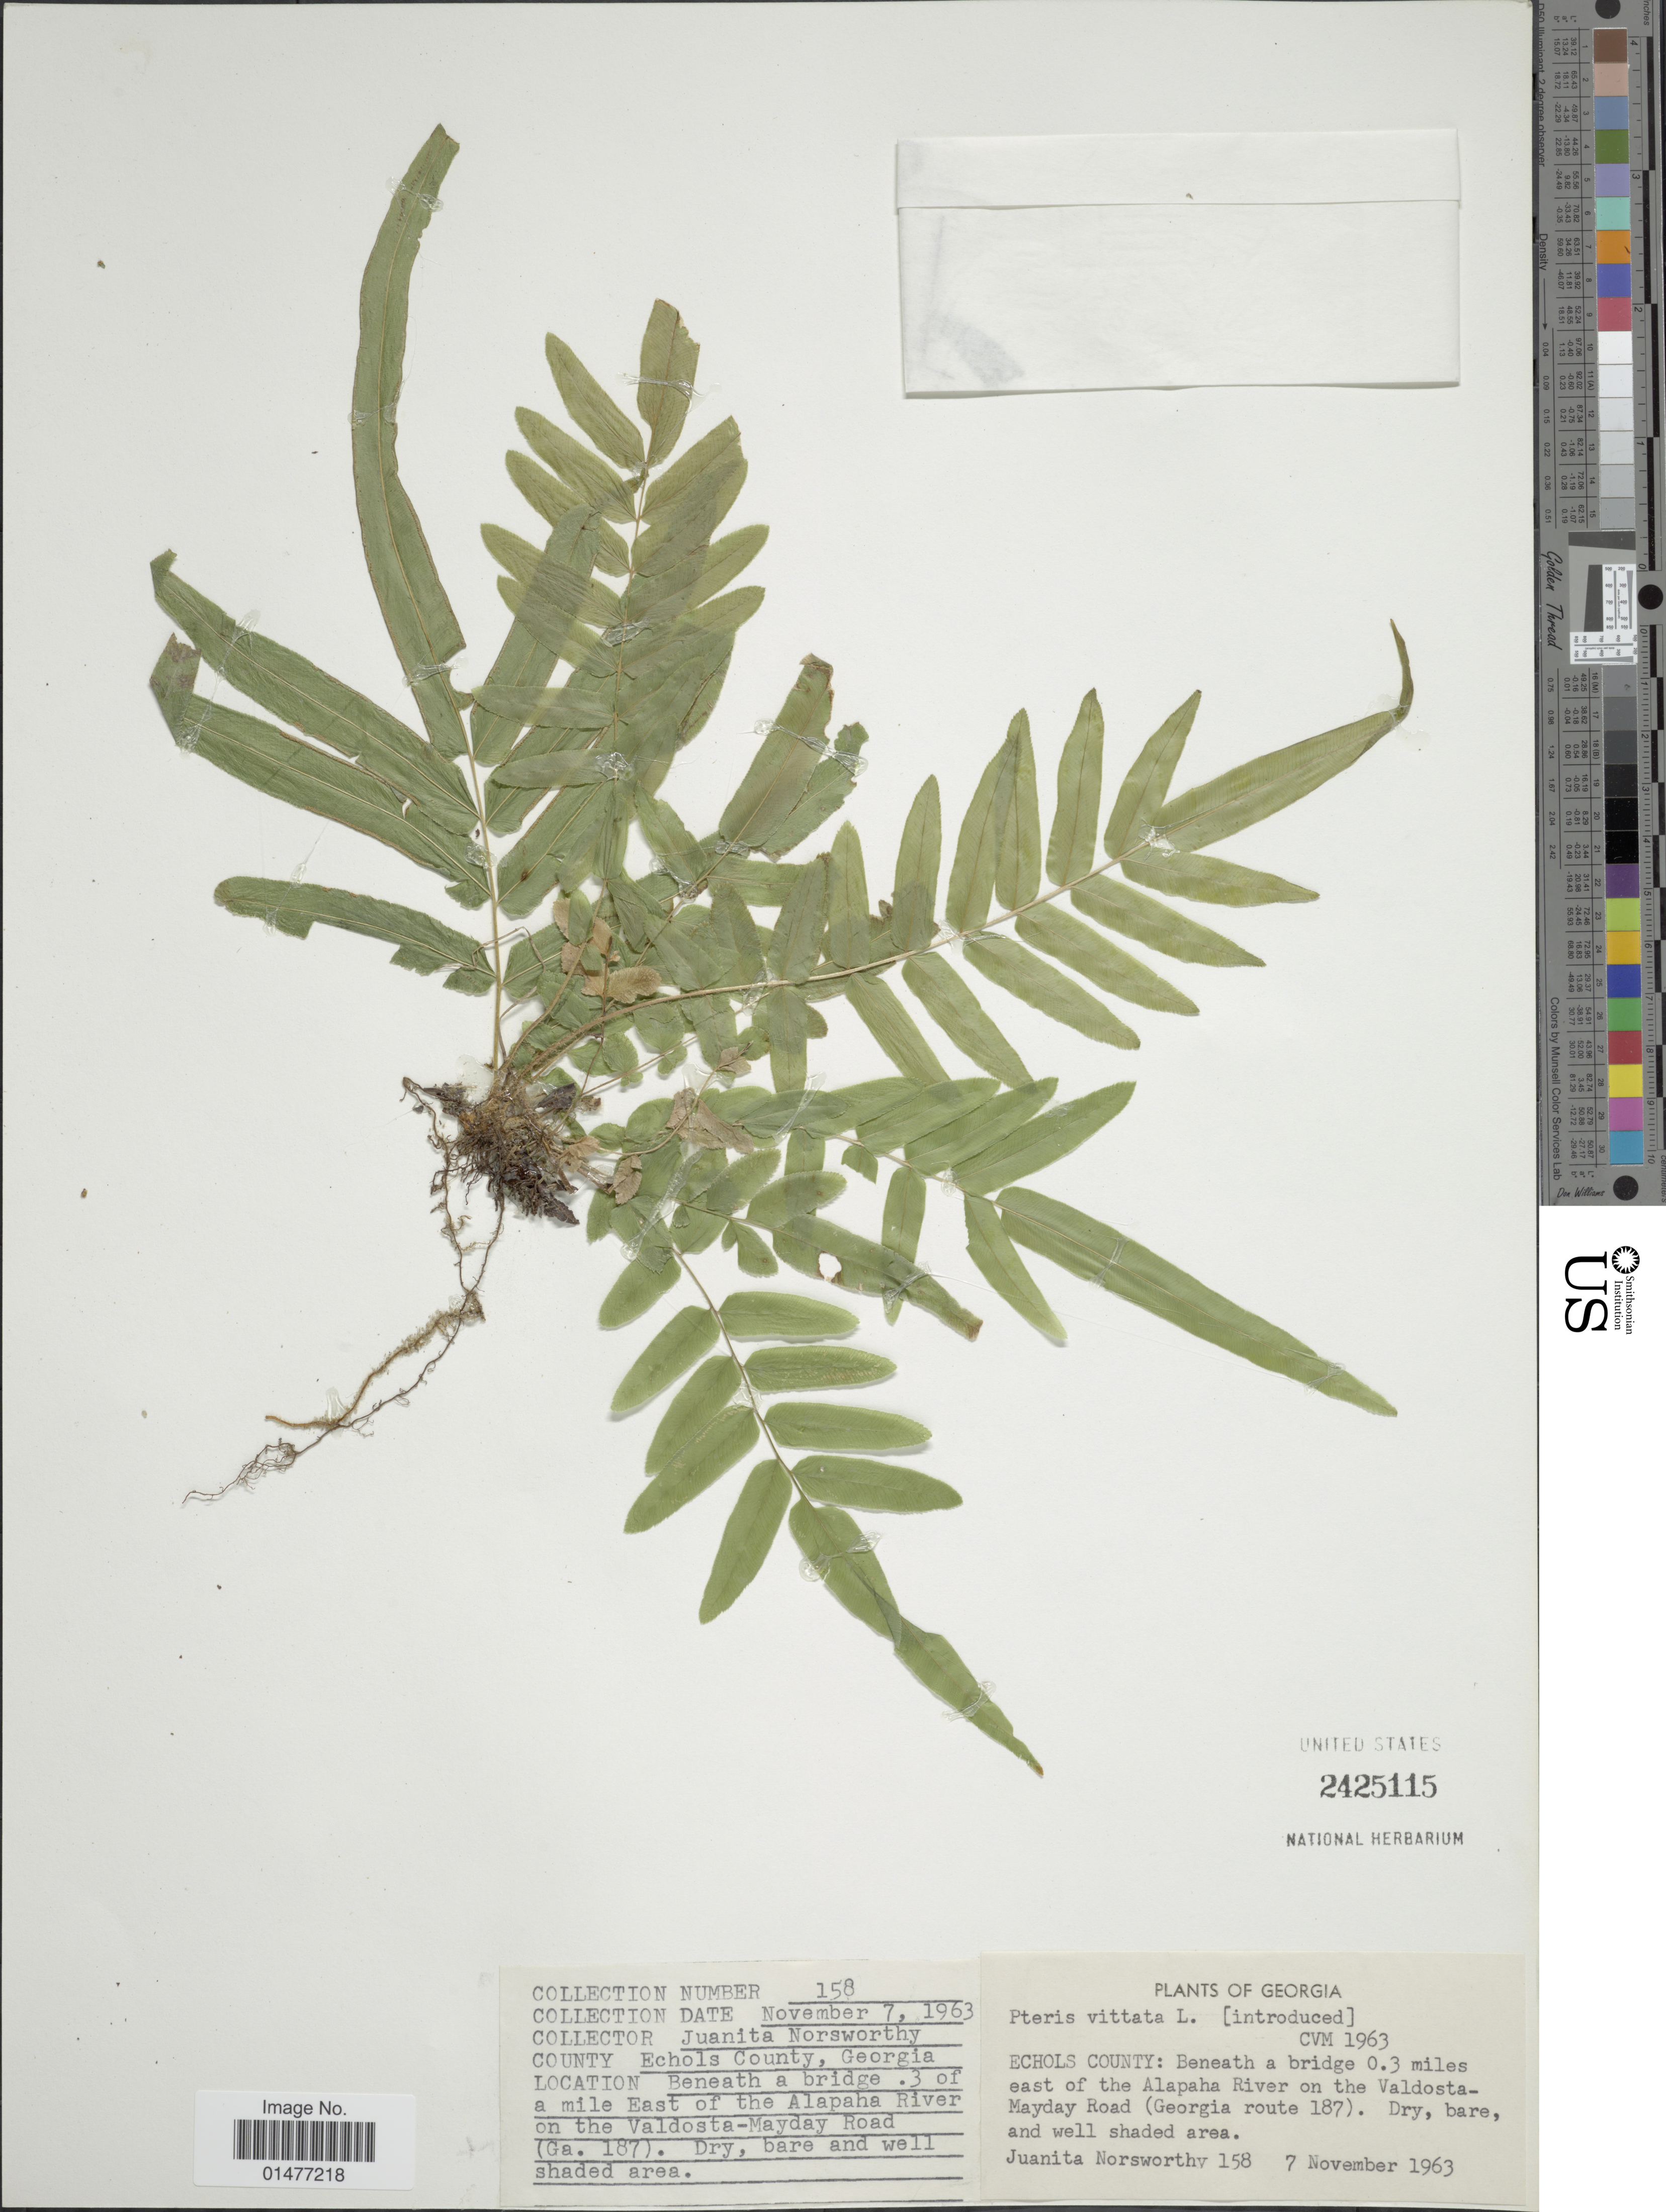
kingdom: Plantae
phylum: Tracheophyta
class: Polypodiopsida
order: Polypodiales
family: Pteridaceae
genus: Pteris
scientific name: Pteris vittata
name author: L.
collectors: J. Norsworthy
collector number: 158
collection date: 1963-11-07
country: United States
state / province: Georgia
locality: Plants of Georgia, beneath a bridge .3 of a mile East of the Alapaha River on the Valdosta-Mayday Road (Ga. 187). Dry, bare and well shaded area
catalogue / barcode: US 2425115